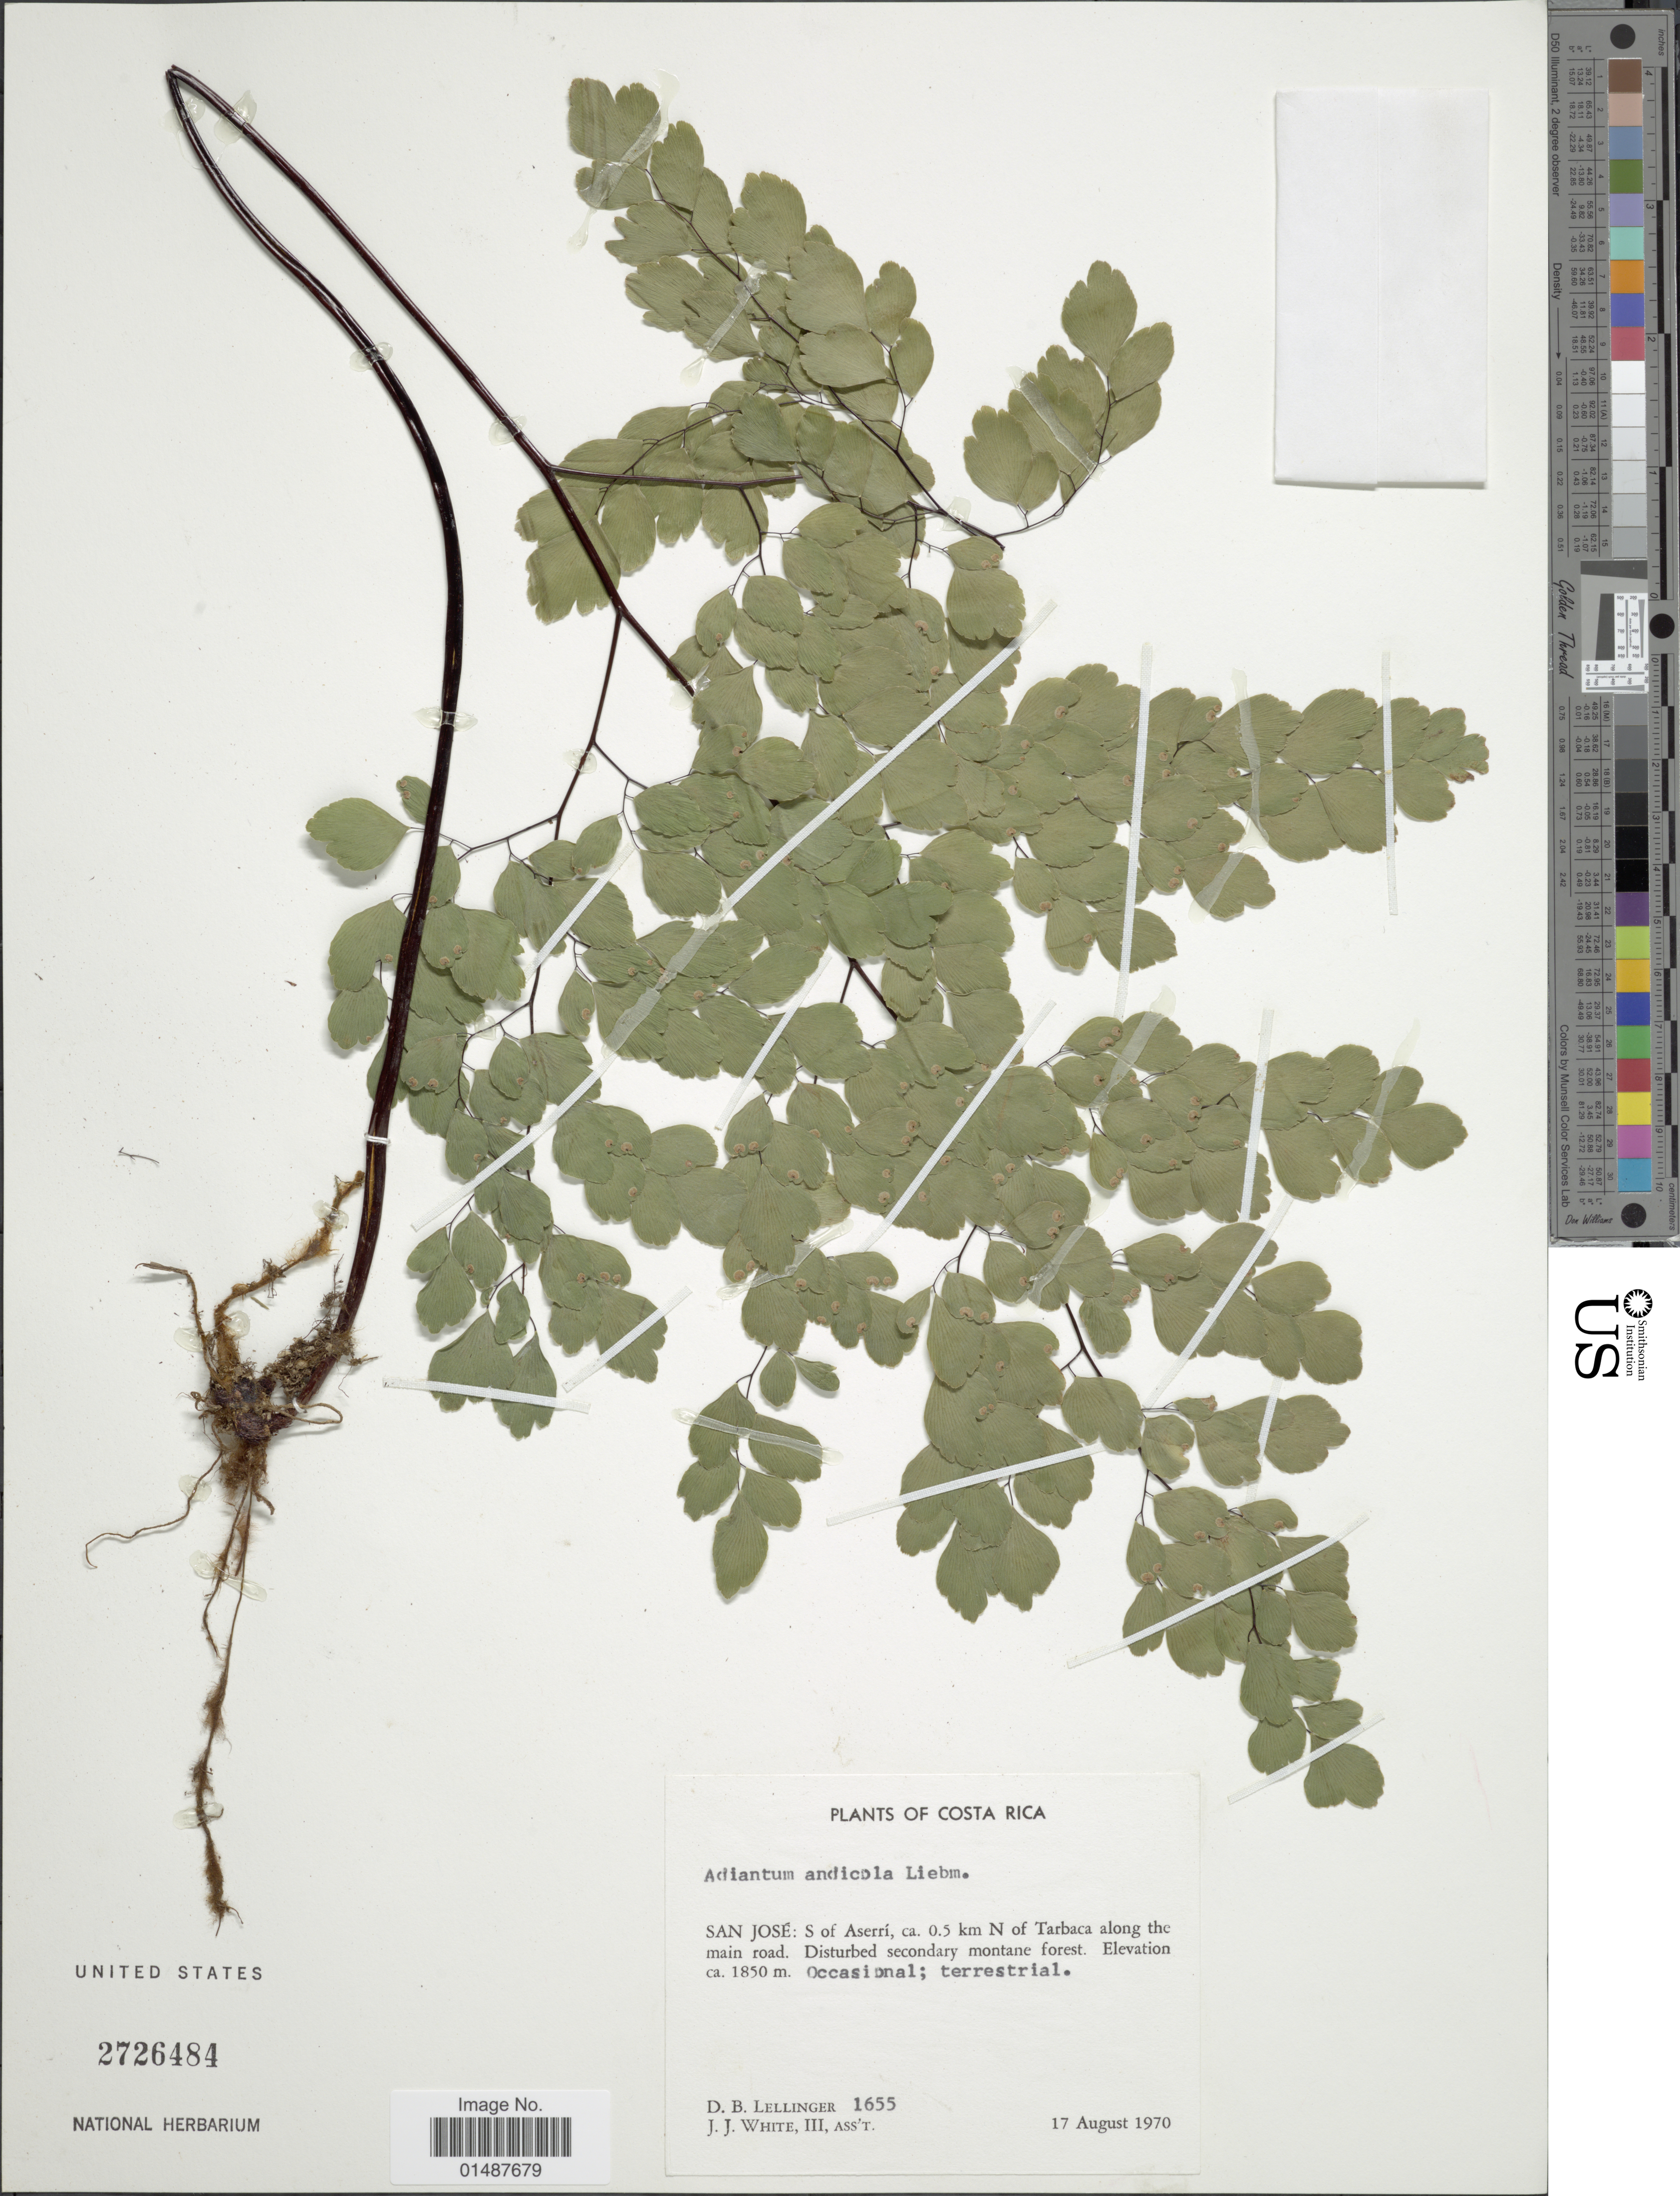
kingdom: Plantae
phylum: Tracheophyta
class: Polypodiopsida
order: Polypodiales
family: Pteridaceae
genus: Adiantum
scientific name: Adiantum andicola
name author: Liebm.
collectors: D. B. Lellinger & J. J. White III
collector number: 1655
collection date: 1970-08-17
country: Uruguay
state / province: San Jose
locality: S of aserri, ca. 0.5 km N of Tarbaca along the main road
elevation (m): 1850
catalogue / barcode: US 2726484